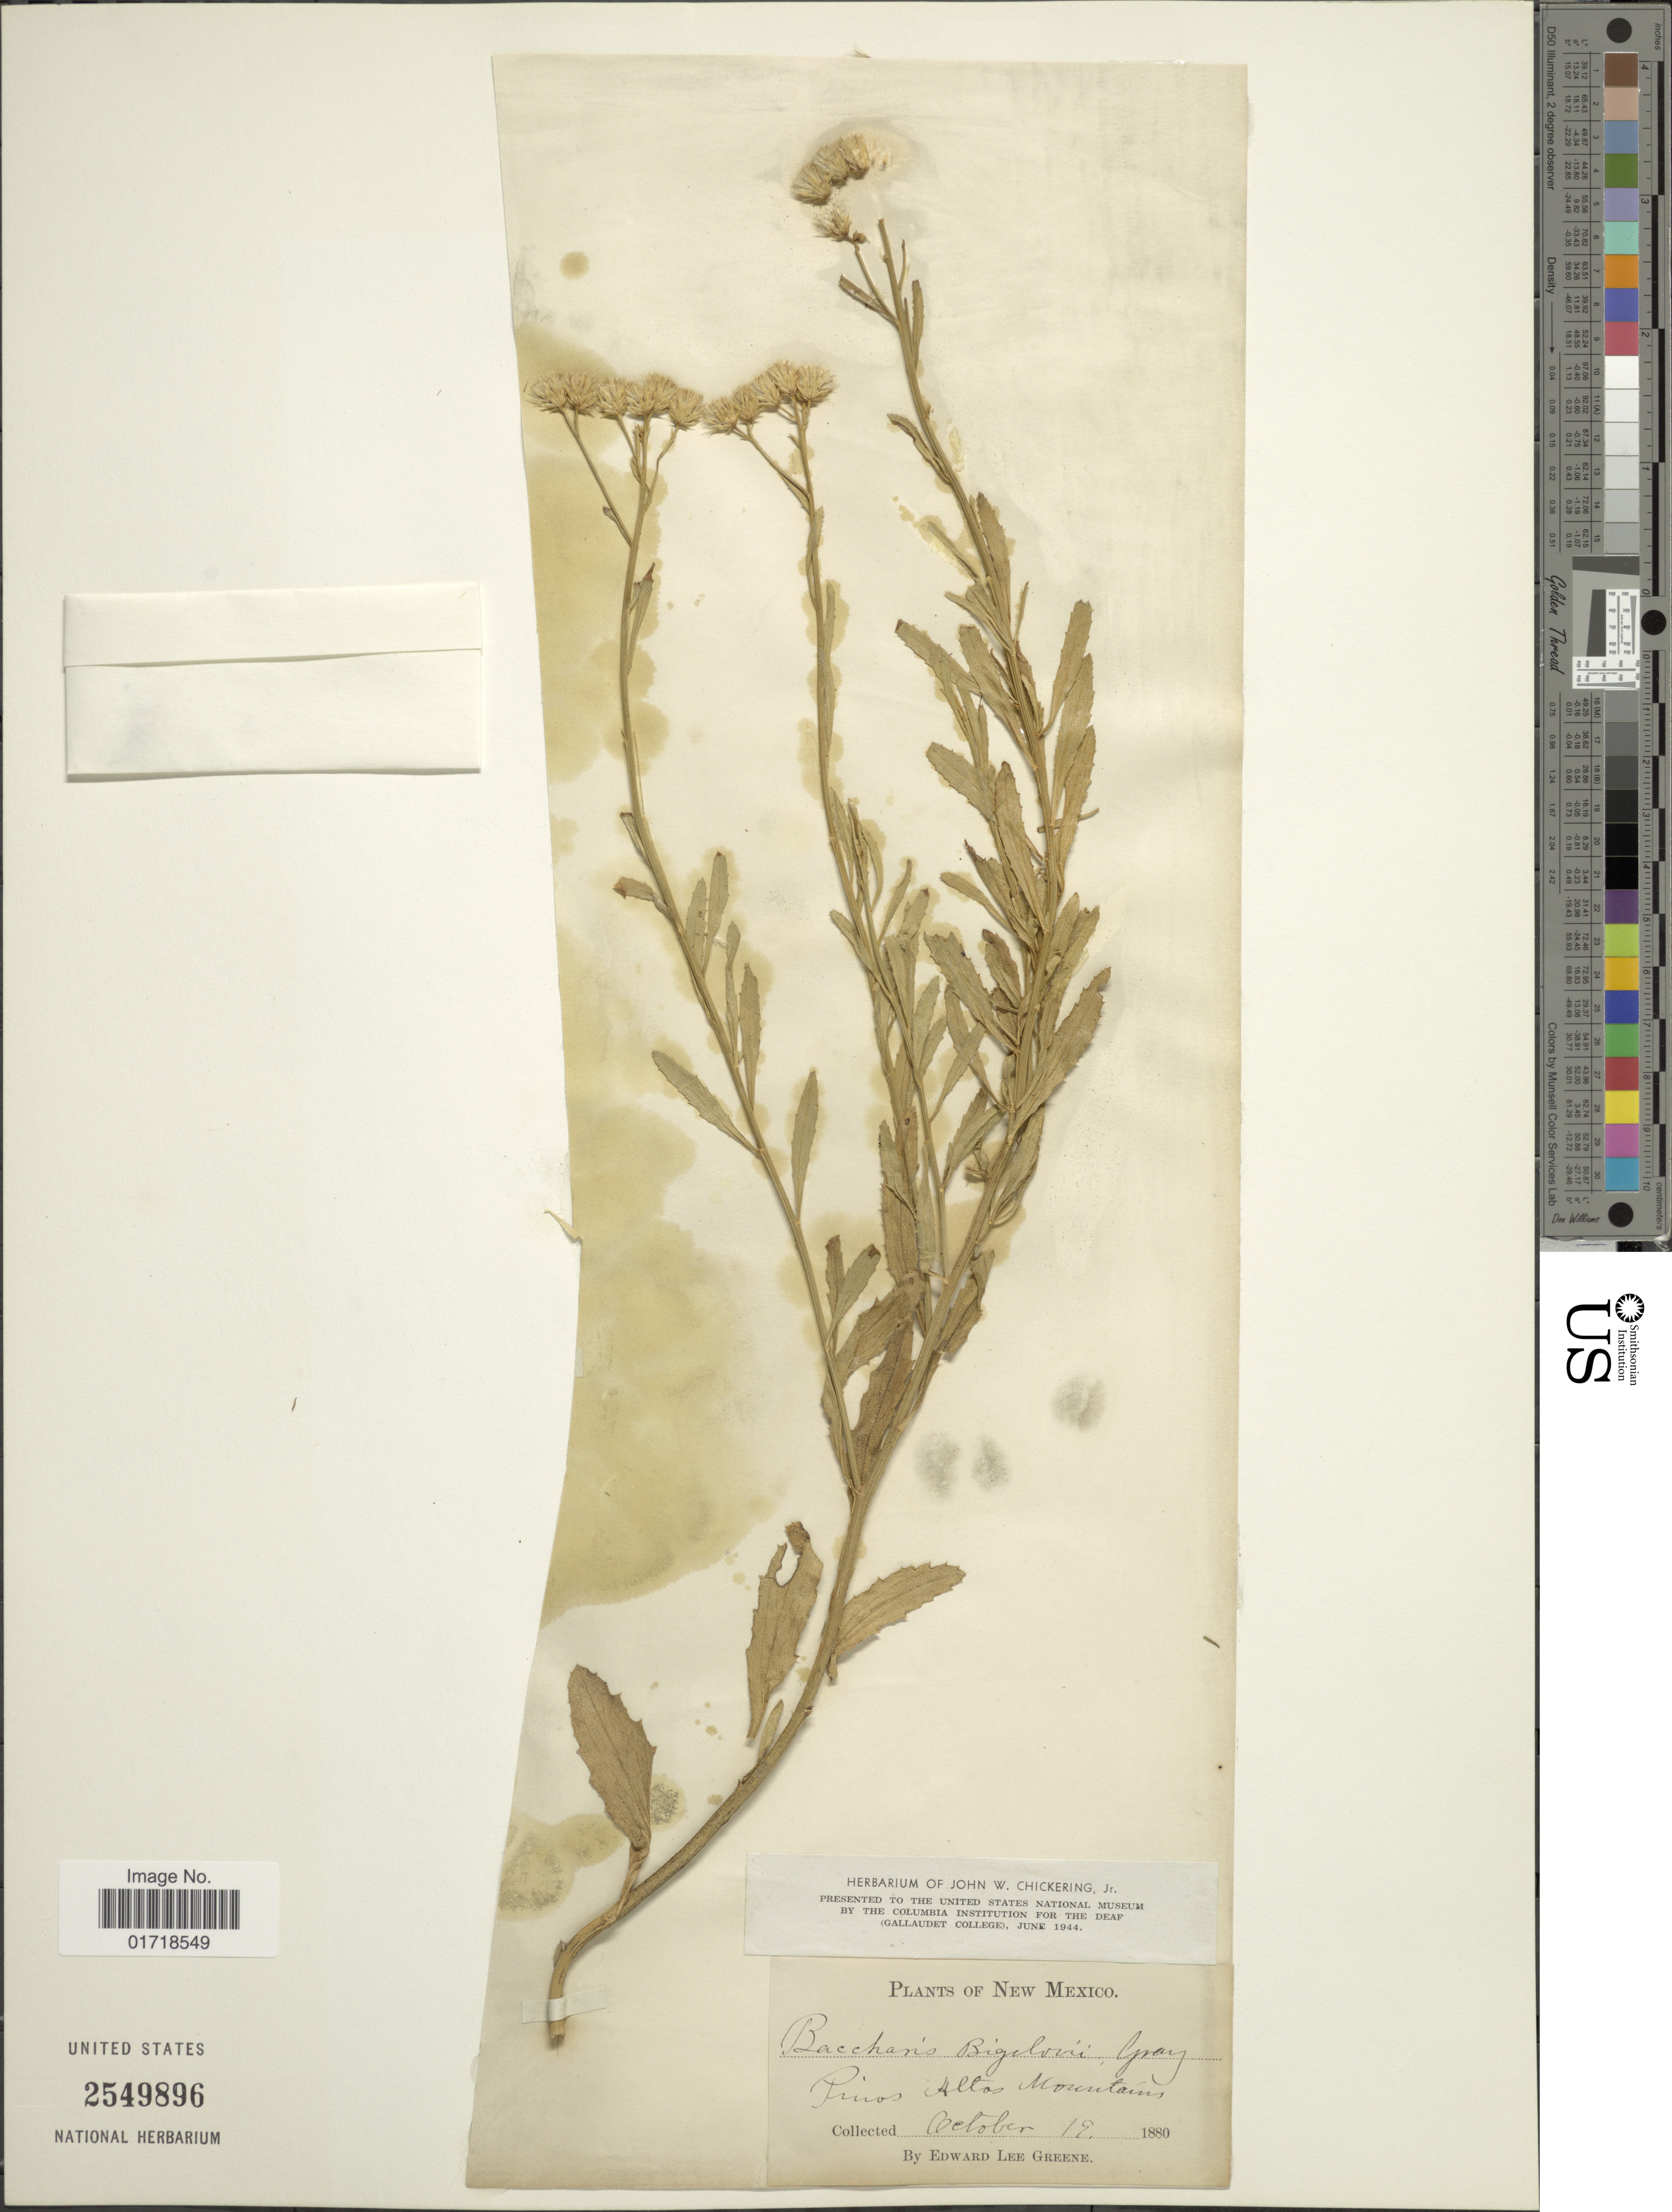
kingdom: Plantae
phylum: Tracheophyta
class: Magnoliopsida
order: Asterales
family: Asteraceae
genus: Baccharis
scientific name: Baccharis bigelovii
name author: A. Gray in Torr.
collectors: E. L. Greene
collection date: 1880-10-19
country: United States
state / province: New Mexico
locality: Pinos Altas Mountains.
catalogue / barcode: US 2549896